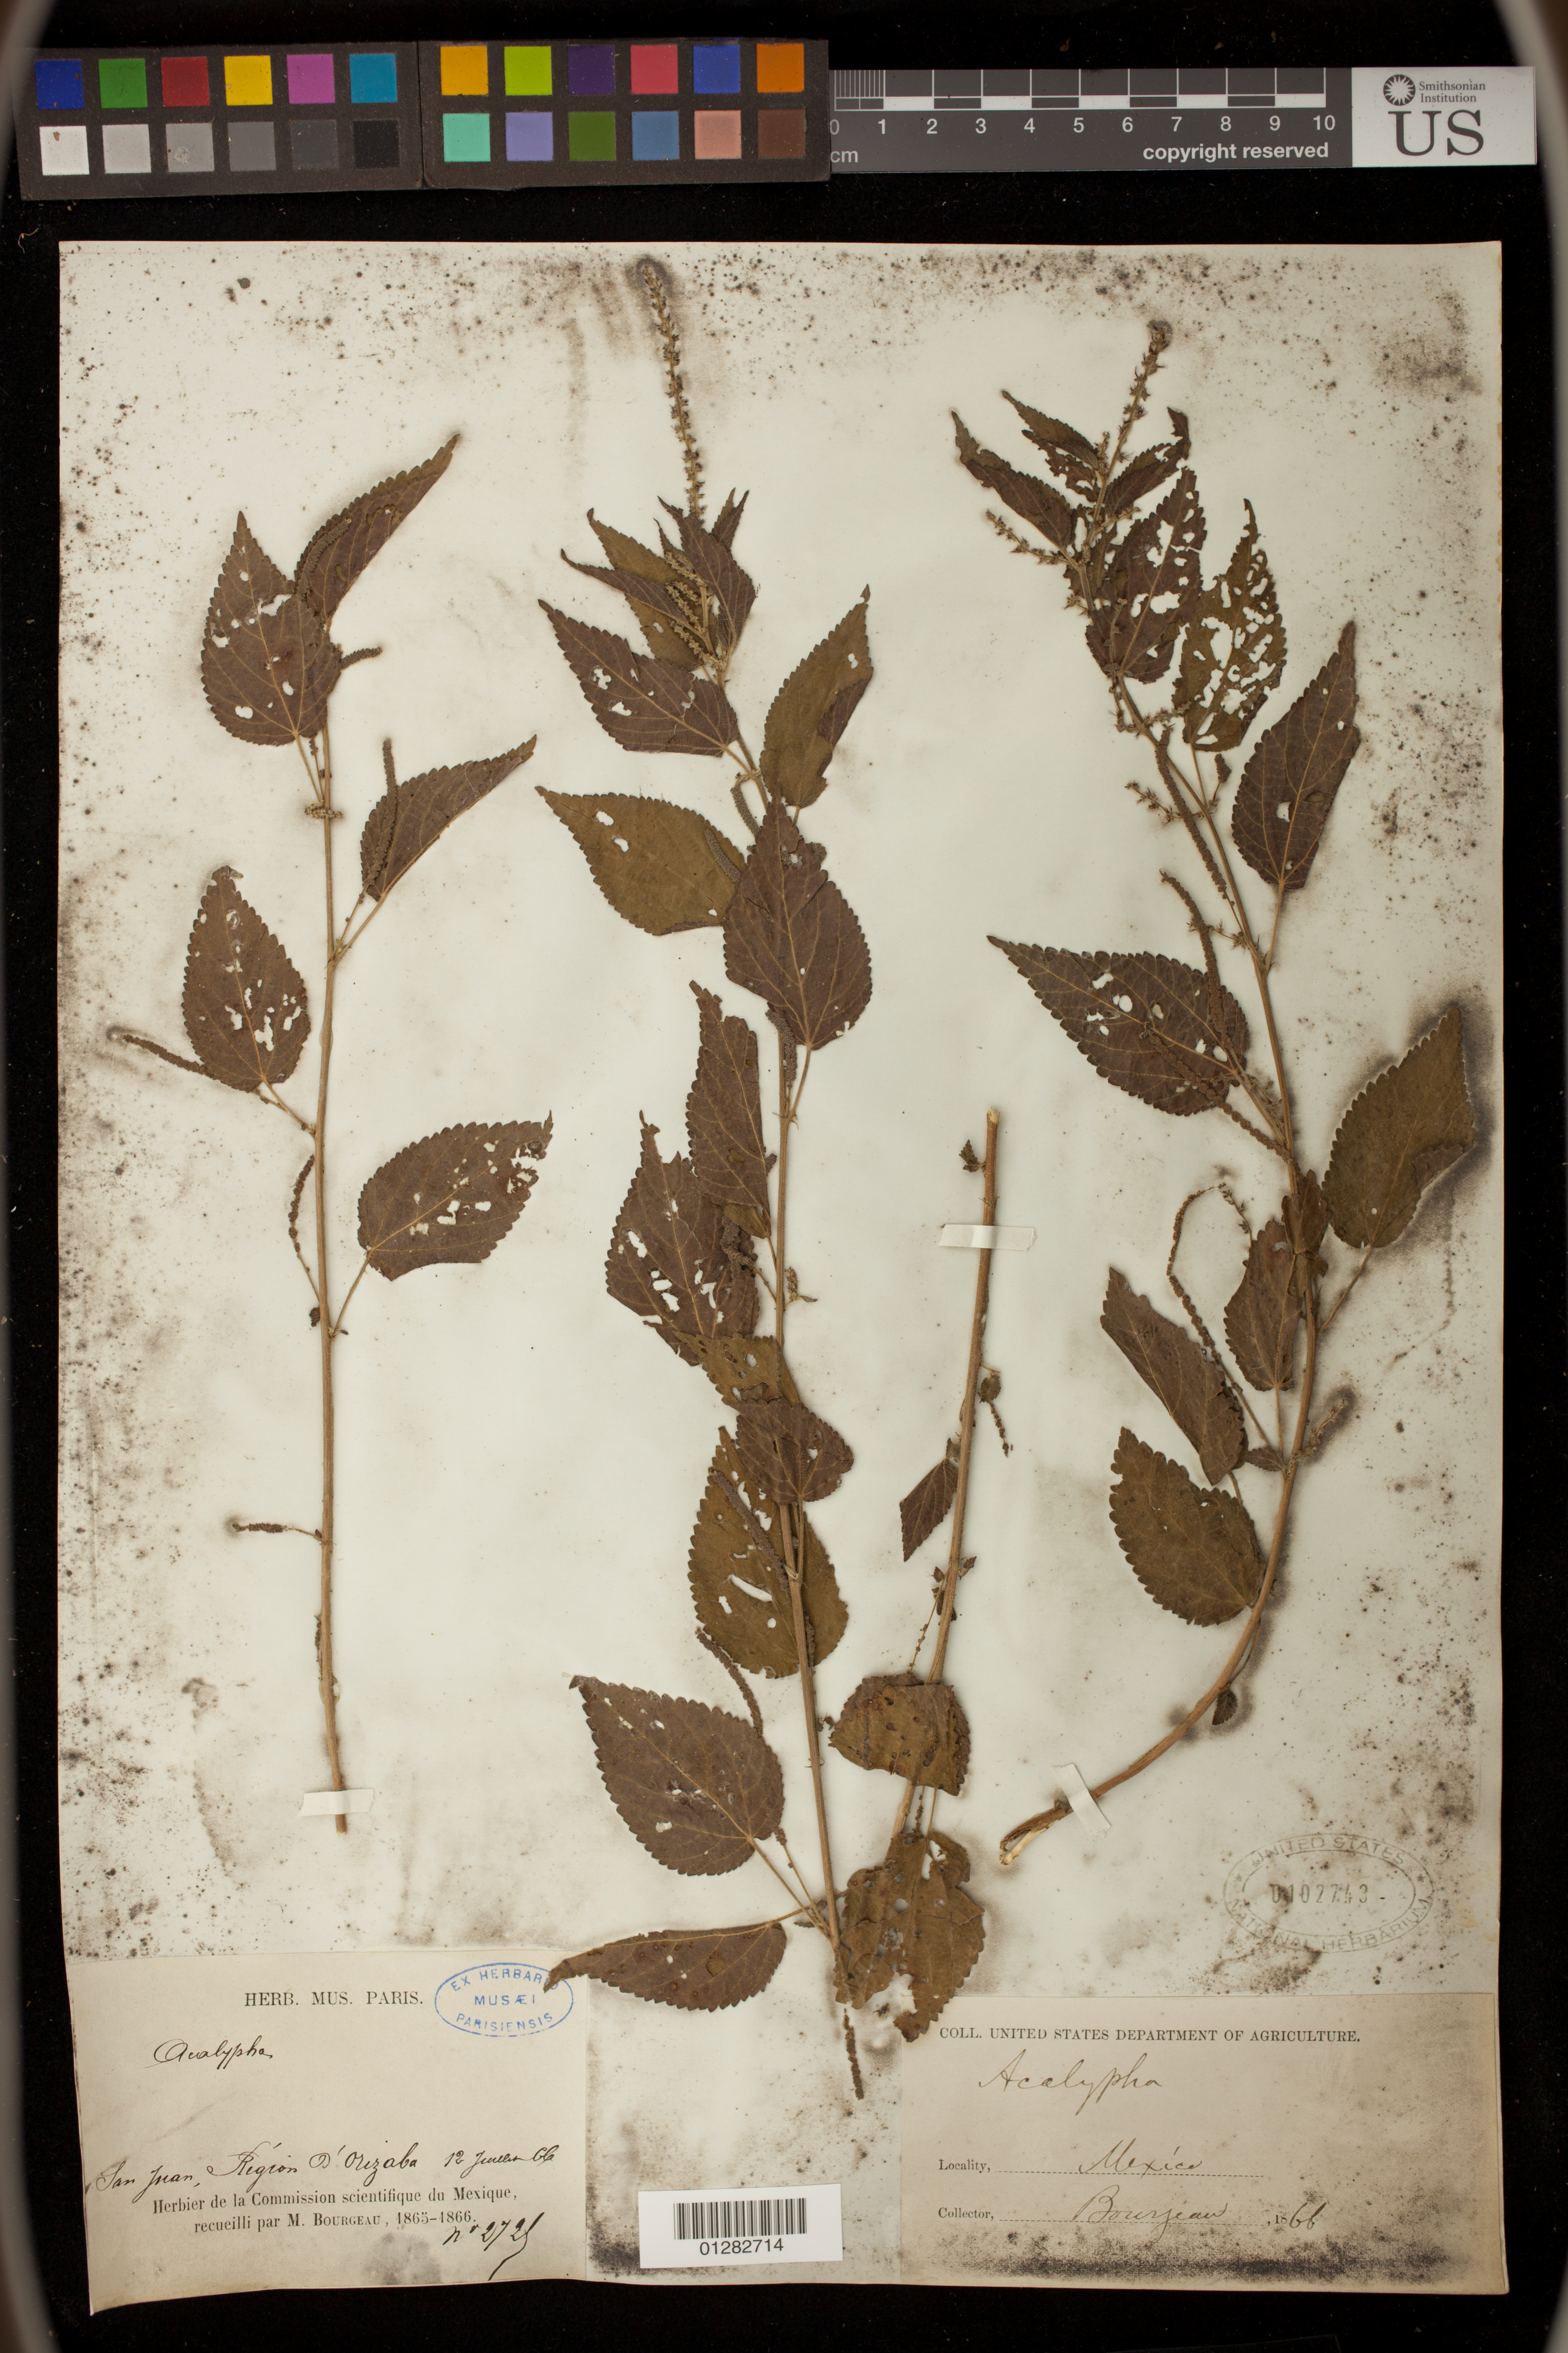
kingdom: Plantae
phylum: Tracheophyta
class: Magnoliopsida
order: Malpighiales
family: Euphorbiaceae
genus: Acalypha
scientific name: Acalypha vagans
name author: Cav.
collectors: E. Bourgeau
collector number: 2721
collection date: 1866-07-12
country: Mexico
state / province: Veracruz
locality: San Juan, Region d'Orizaba.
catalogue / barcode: US 102743